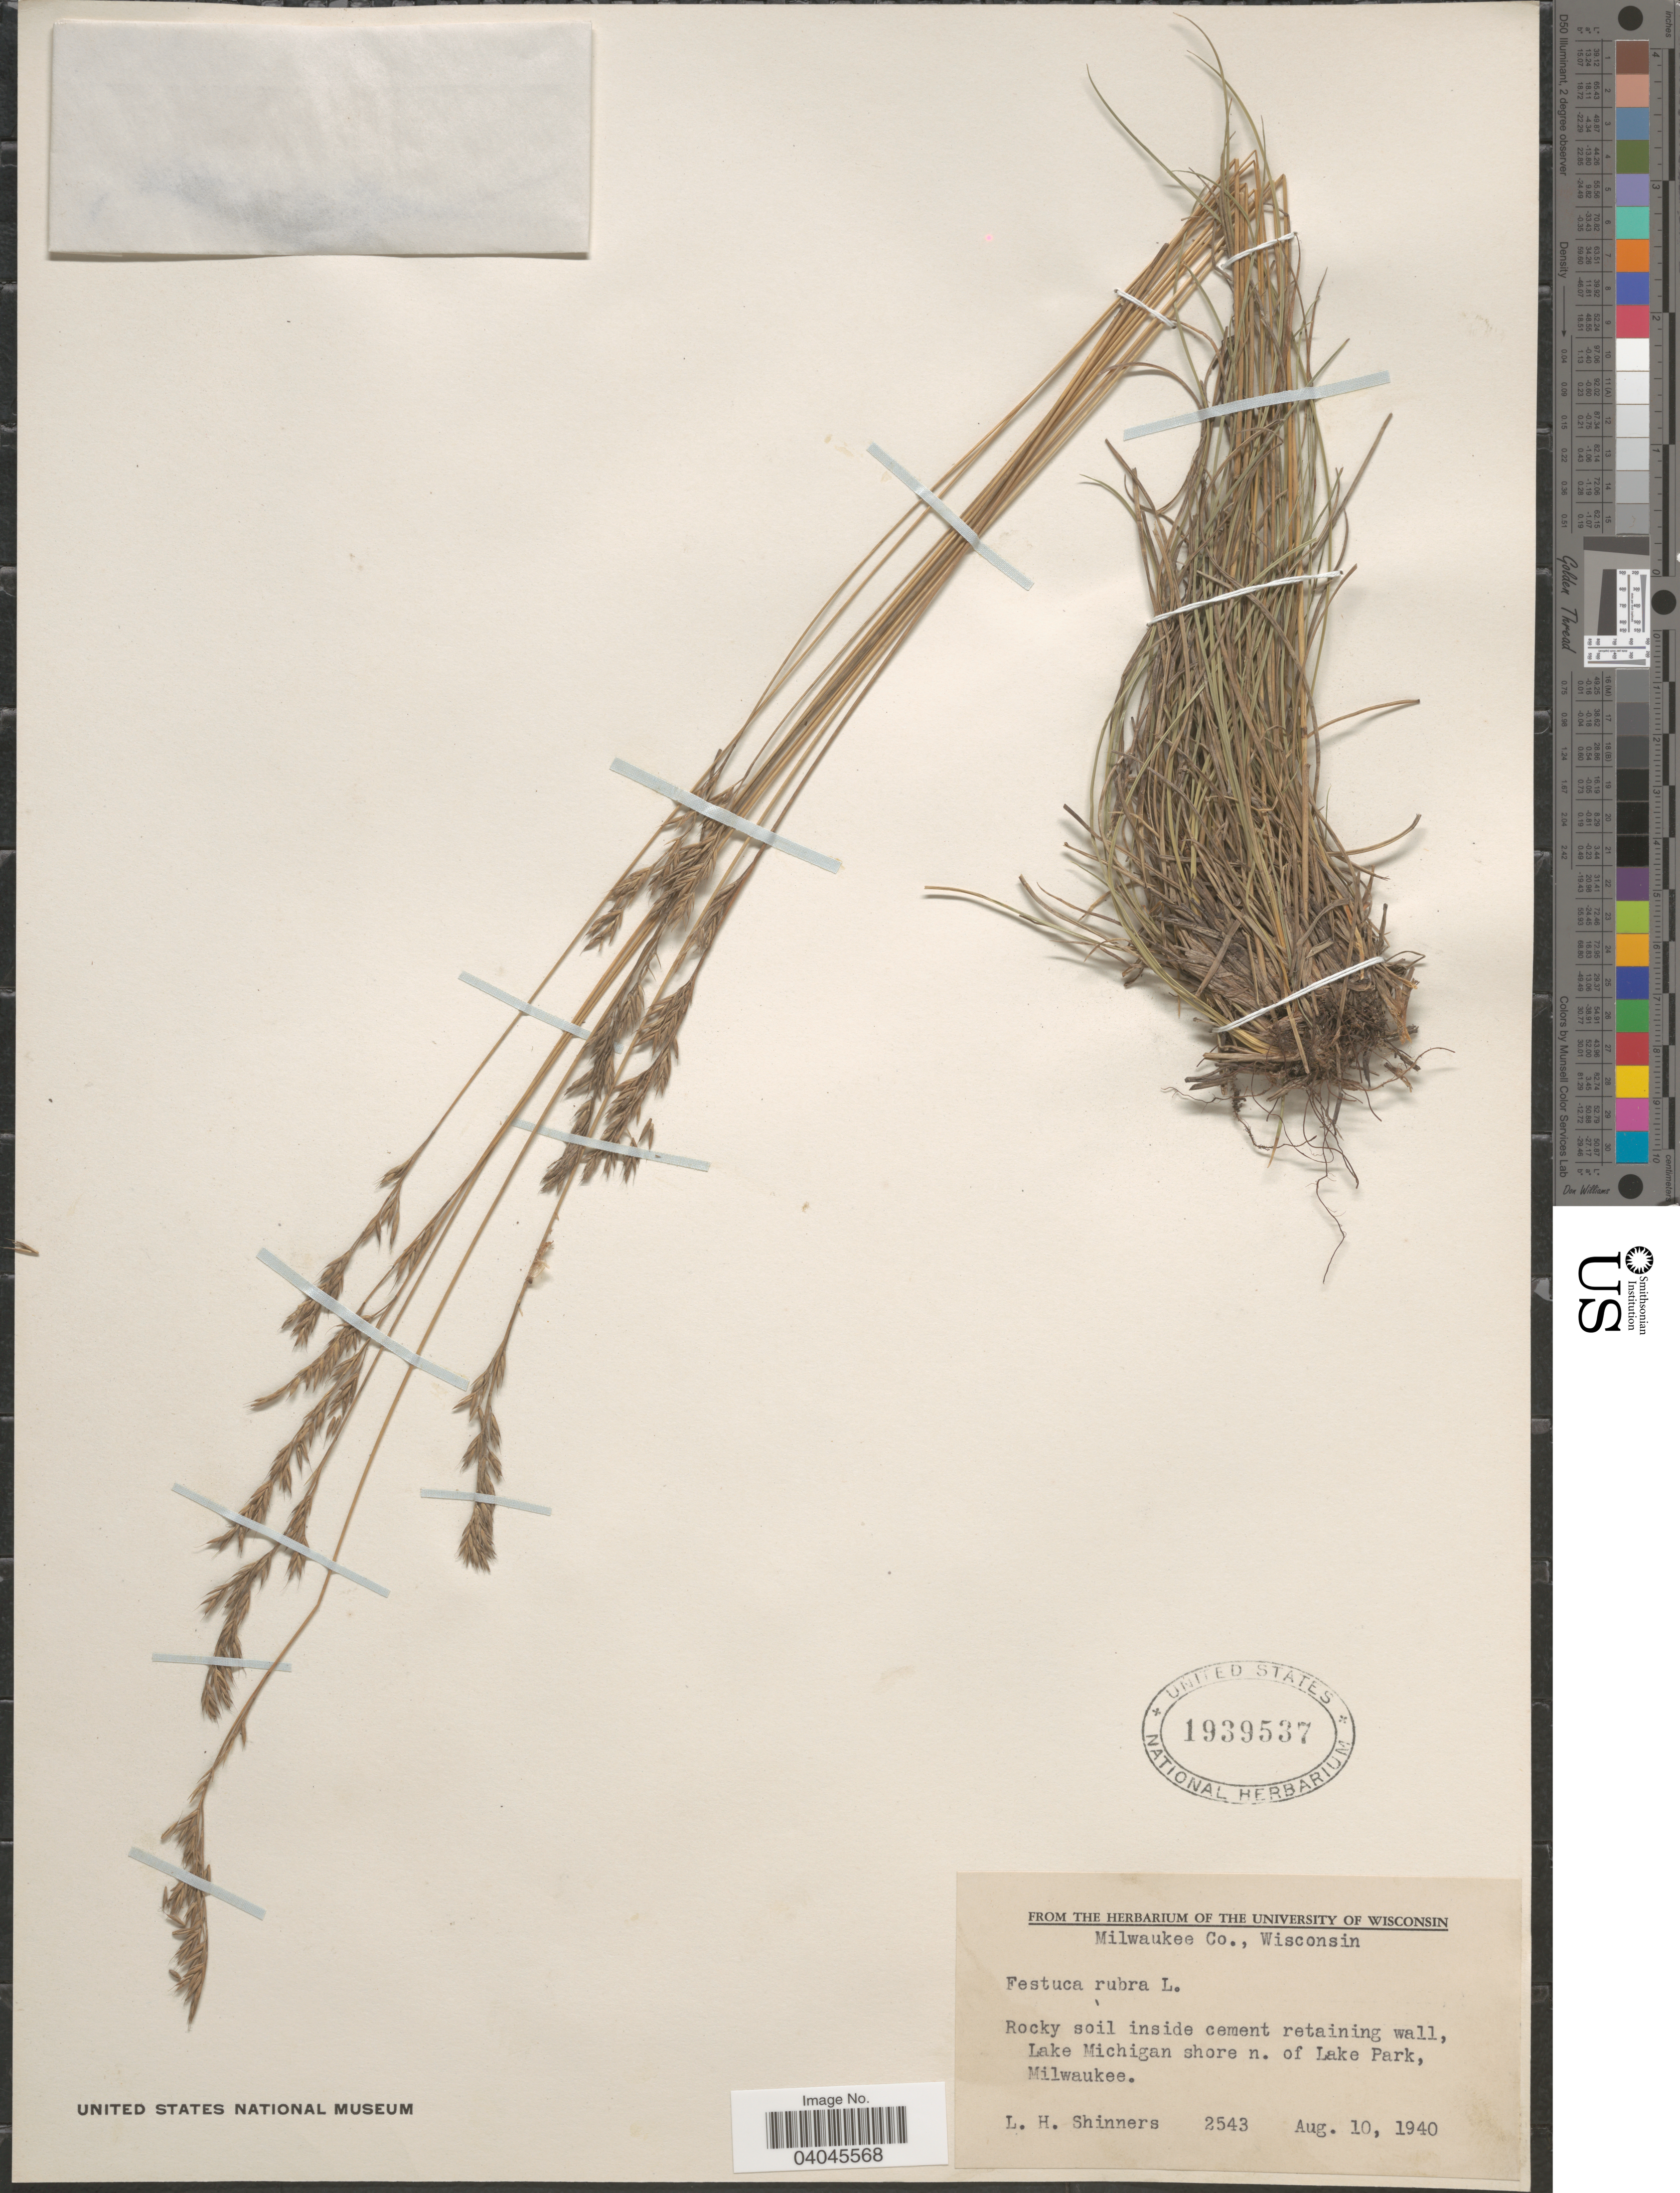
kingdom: Plantae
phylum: Tracheophyta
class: Liliopsida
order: Poales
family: Poaceae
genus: Festuca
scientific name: Festuca rubra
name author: L.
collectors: L. H. Shinners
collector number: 2543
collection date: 1940-08-10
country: United States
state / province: Wisconsin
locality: Milwaukee Co. Rocky soil inside cement retaining wall, Lake Michigan shore n. of Lake Park, Milwaukee.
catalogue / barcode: US 1939537